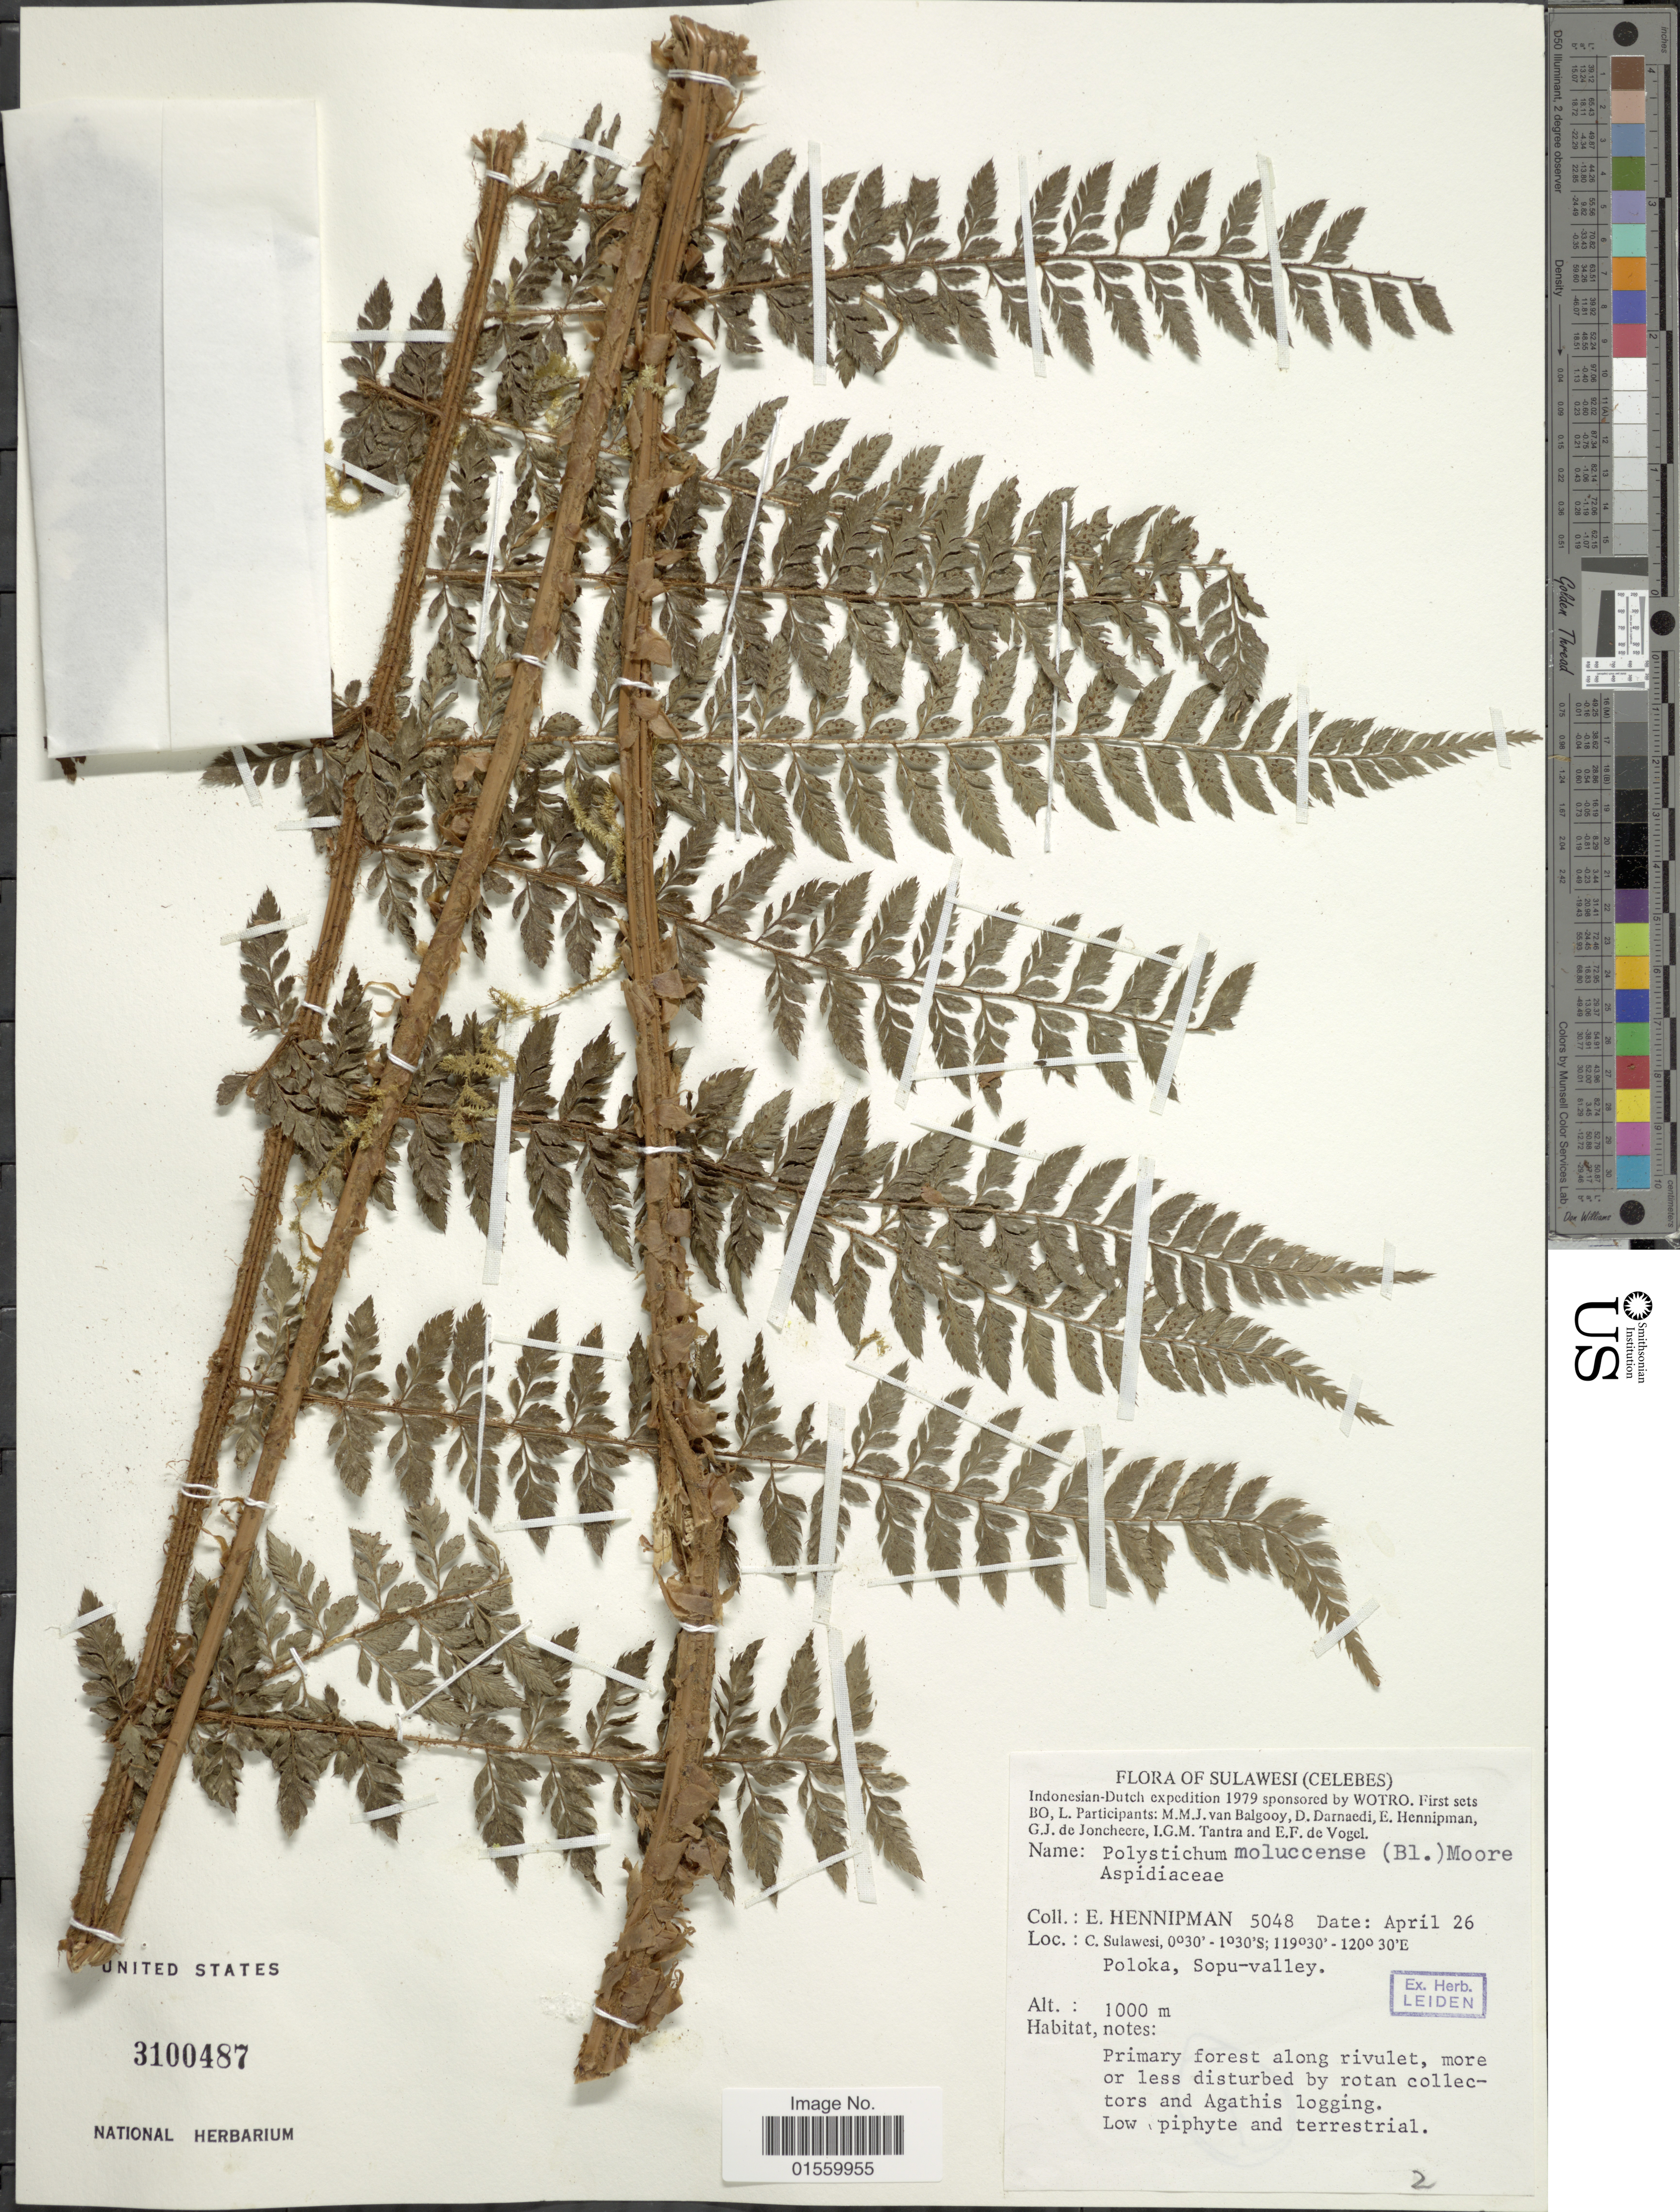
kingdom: Plantae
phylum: Tracheophyta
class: Polypodiopsida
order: Polypodiales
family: Dryopteridaceae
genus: Polystichum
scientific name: Polystichum moluccense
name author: (Blume) T. Moore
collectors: E. Hennipman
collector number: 5048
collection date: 1979-04-26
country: Indonesia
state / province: Sulawesi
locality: Sulawesi (Celebes), C. Sulawesi, Poloka, Sopu-valley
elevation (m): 1000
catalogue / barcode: US 3100487